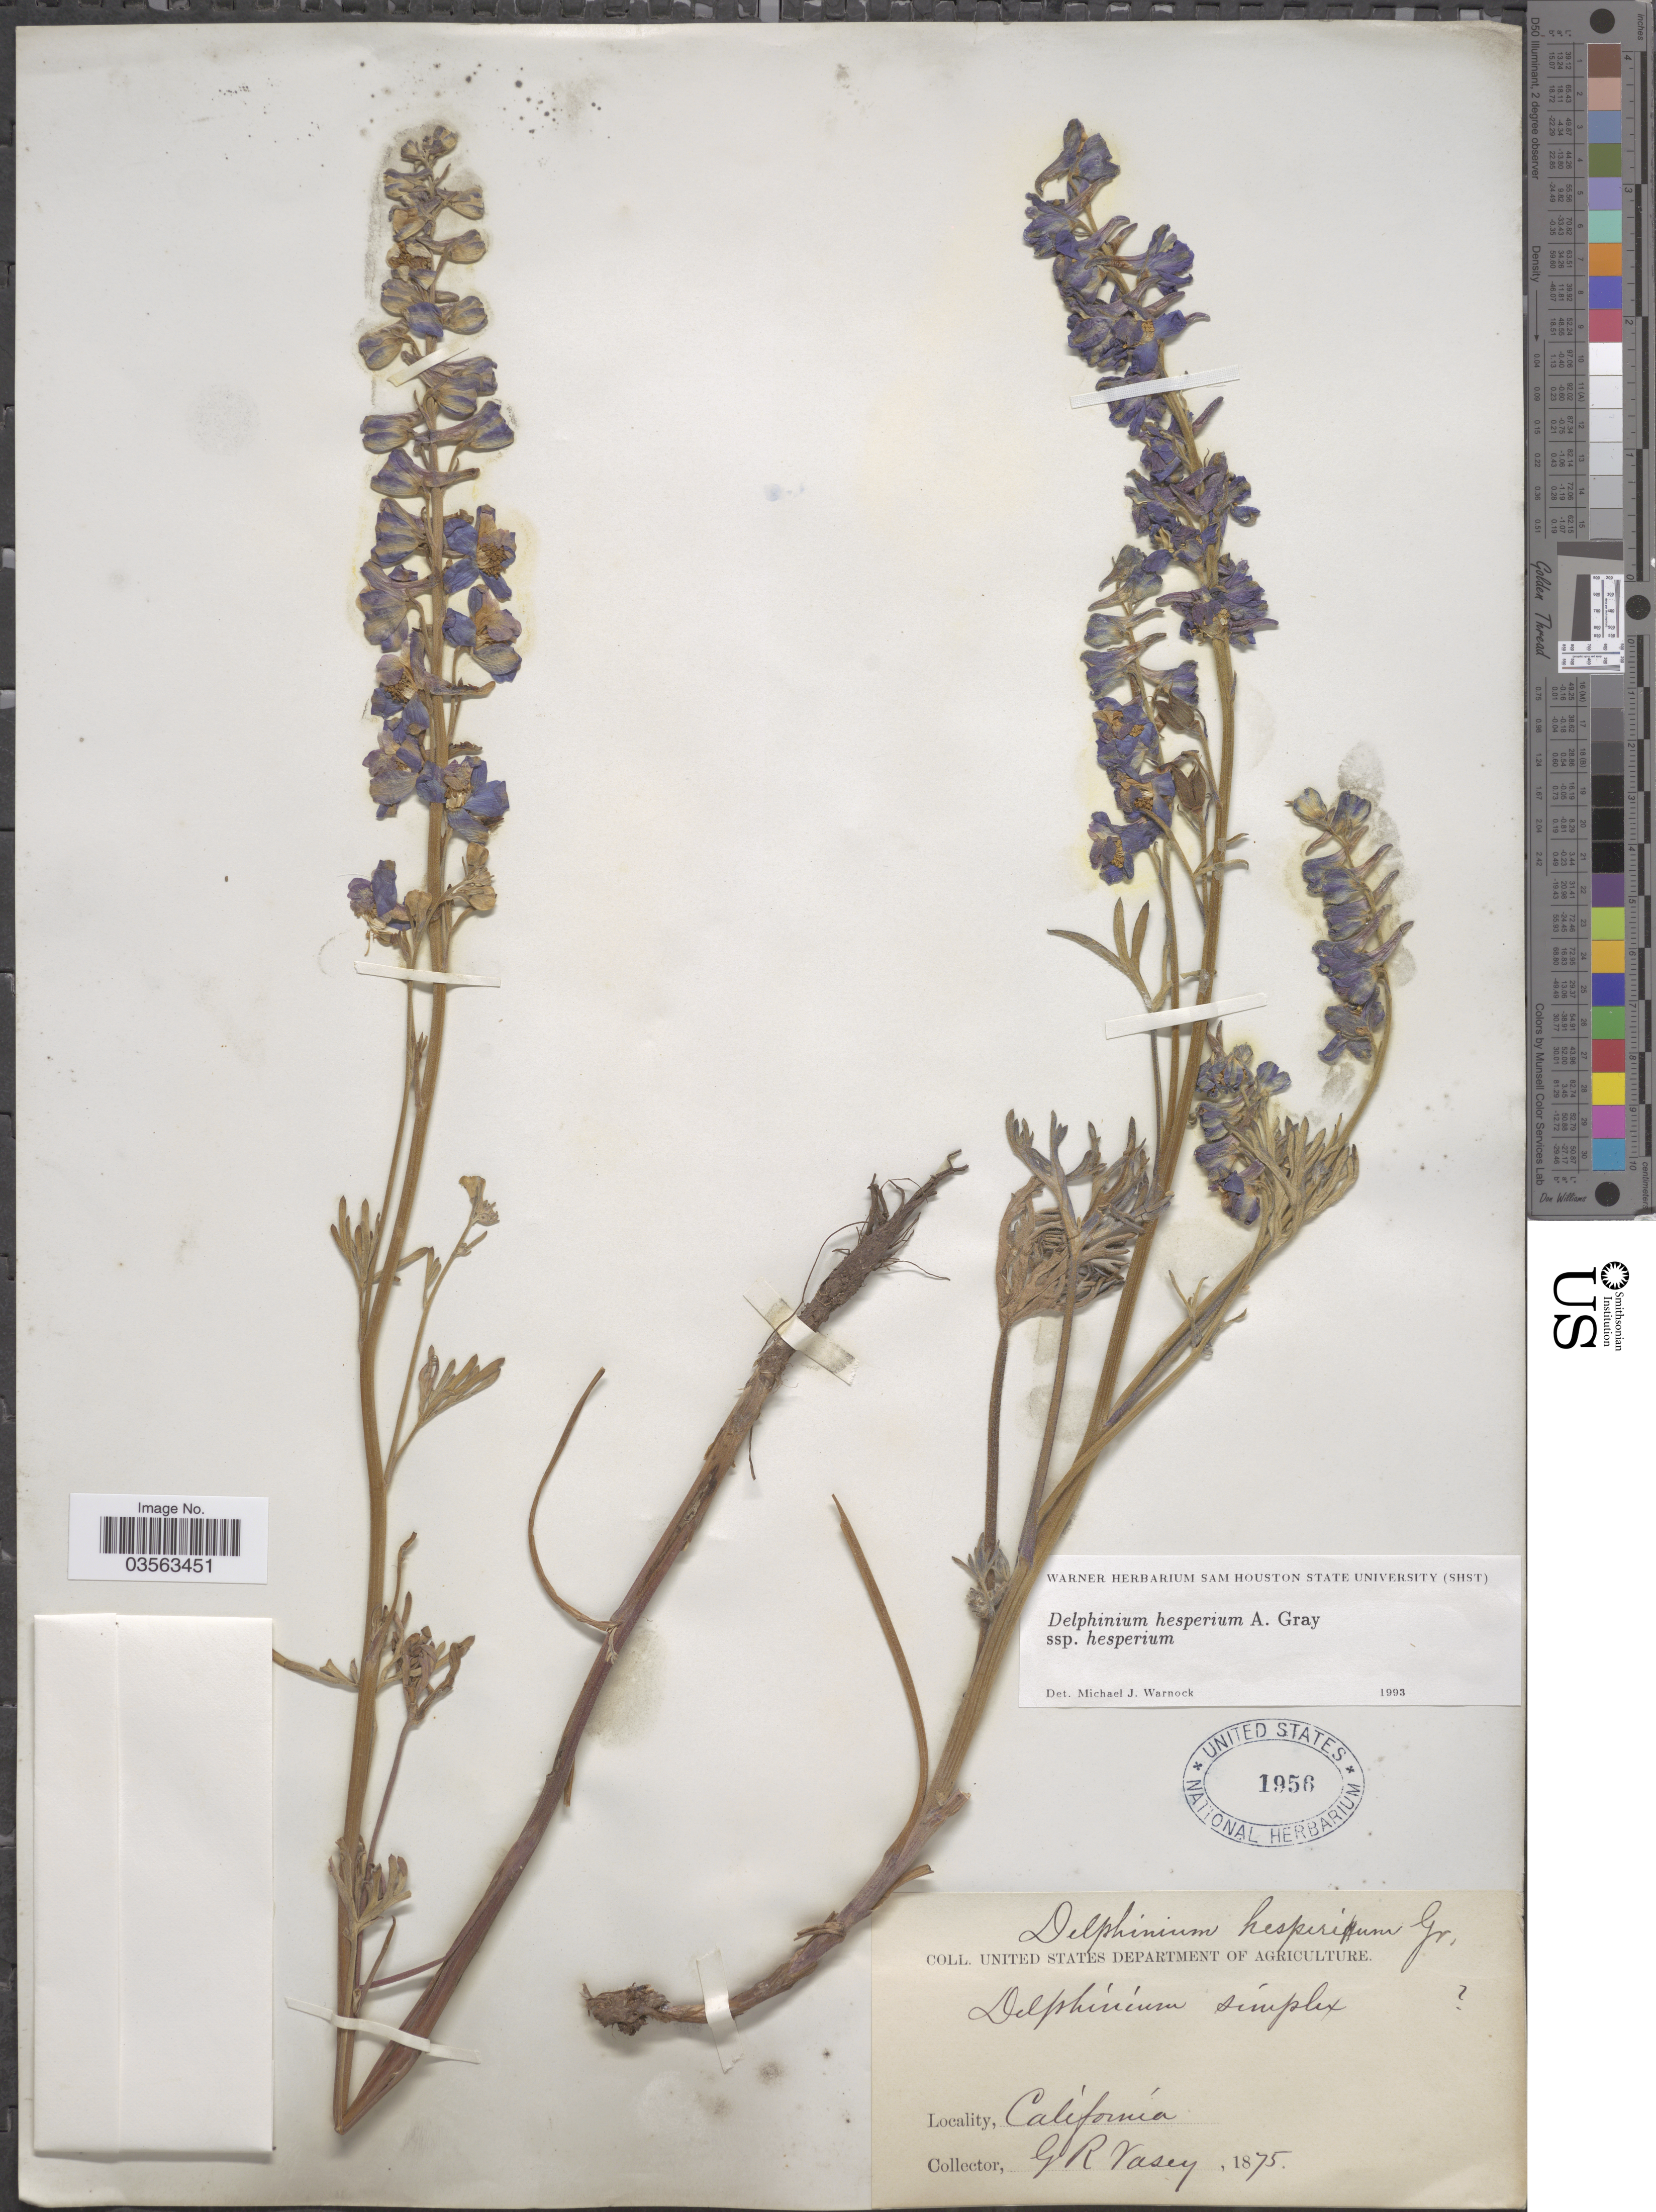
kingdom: Plantae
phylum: Tracheophyta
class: Magnoliopsida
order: Ranunculales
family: Ranunculaceae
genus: Delphinium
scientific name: Delphinium hesperium subsp. hesperium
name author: A. Gray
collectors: G. R. Vasey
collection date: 1875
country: United States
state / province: California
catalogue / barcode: US 1956